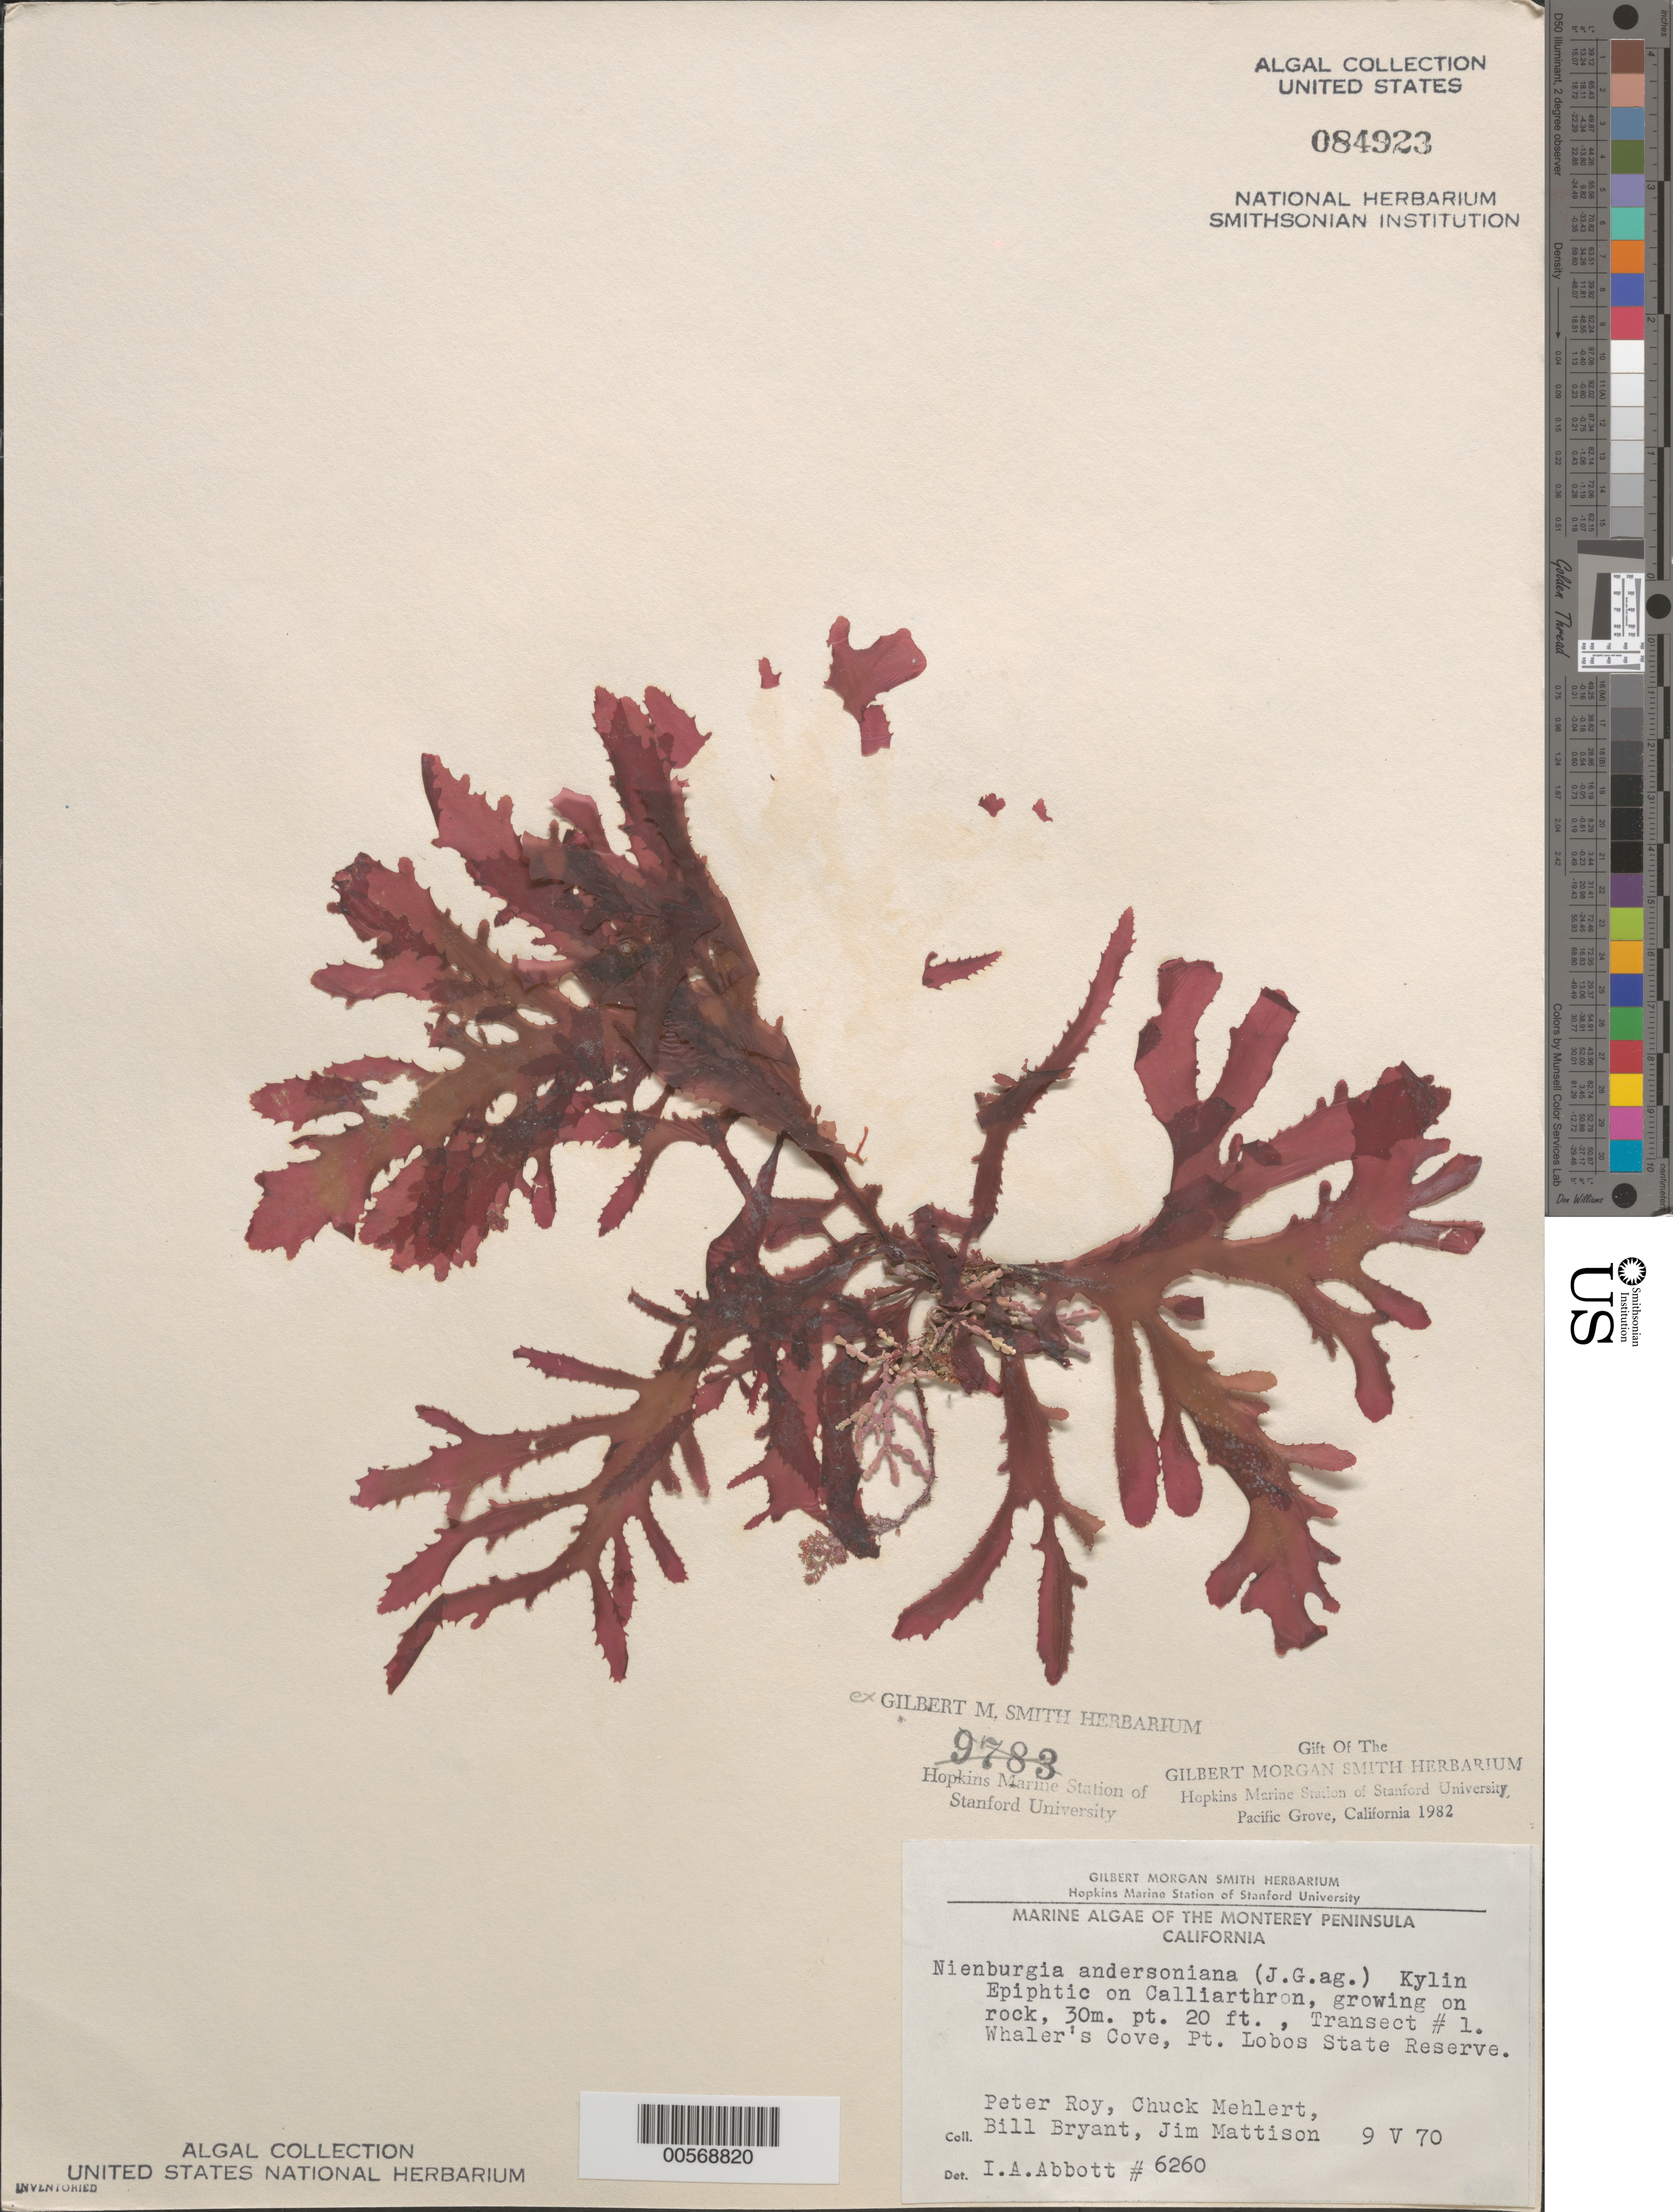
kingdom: Plantae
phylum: Rhodophyta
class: Florideophyceae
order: Ceramiales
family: Delesseriaceae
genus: Nienburgia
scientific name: Nienburgia andersoniana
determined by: Abbott, Isabella A.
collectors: P. Roy, C. Mehlert, W. Bryant & J. Mattison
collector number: IAA 6260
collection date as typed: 09 May 1970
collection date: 1970-05-09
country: United States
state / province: California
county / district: Monterey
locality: Whaler's Cove, Point Lobos State Reserve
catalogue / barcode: US 84923